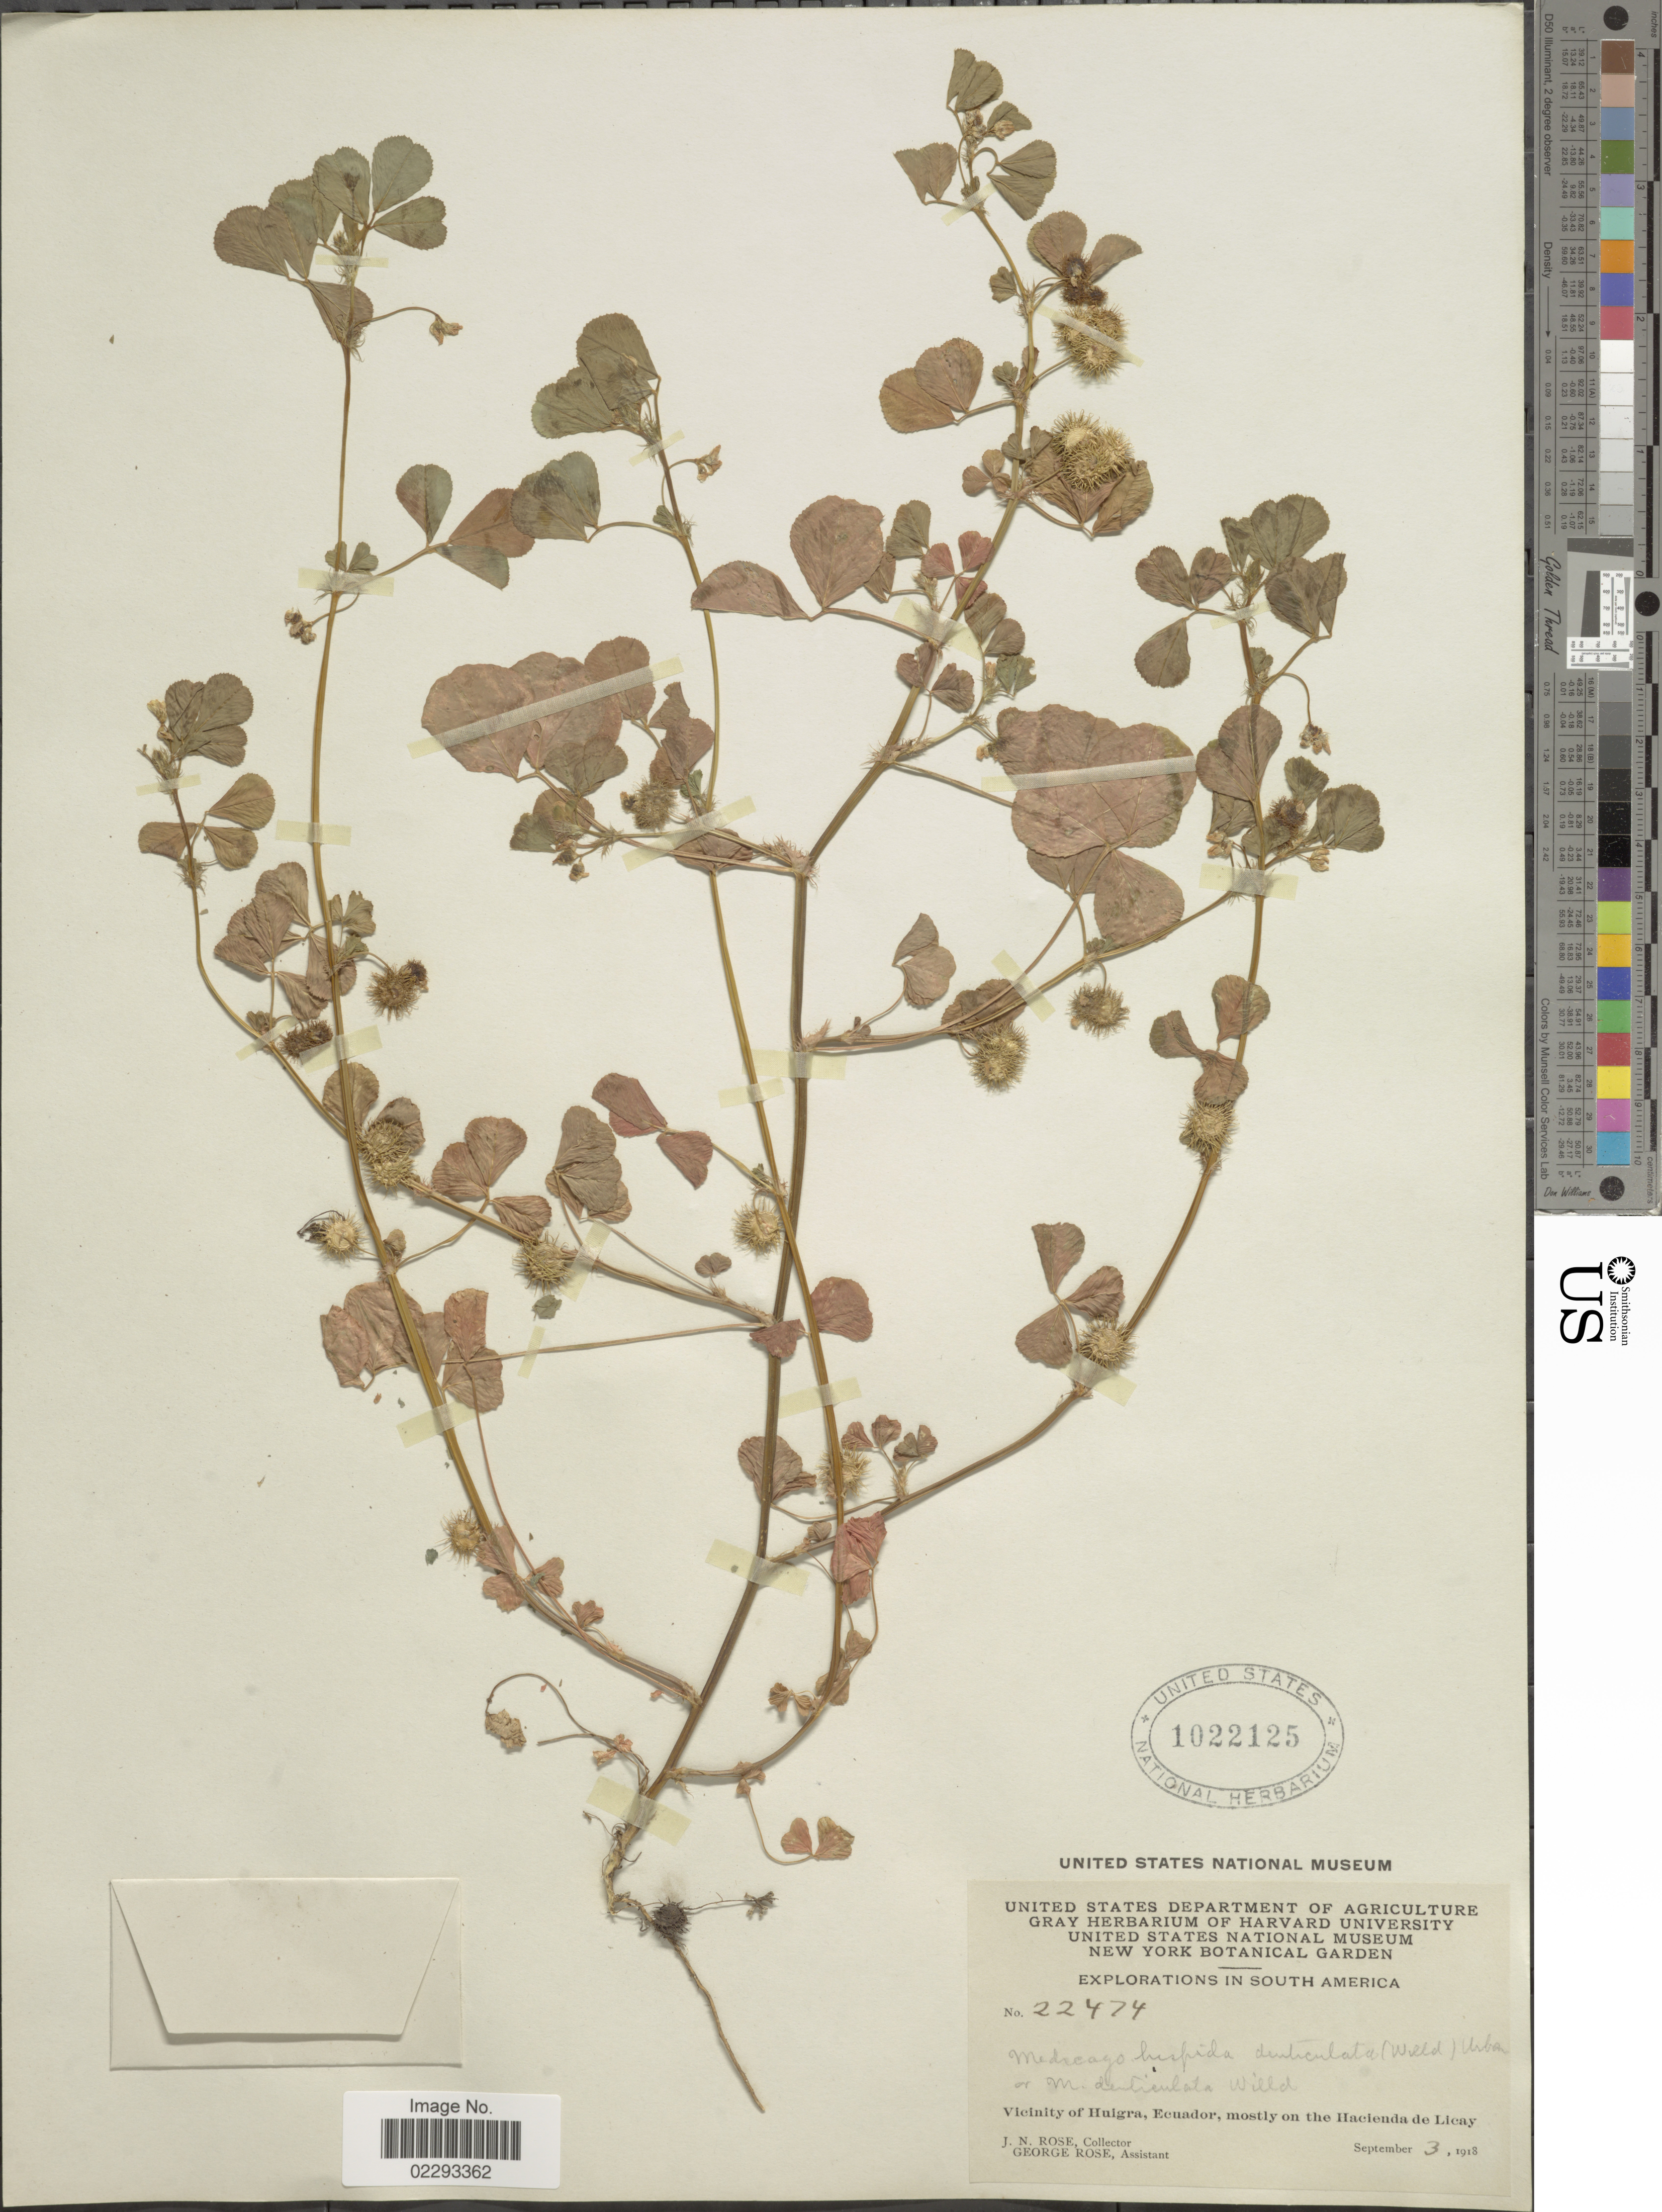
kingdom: Plantae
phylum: Tracheophyta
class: Magnoliopsida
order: Fabales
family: Fabaceae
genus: Medicago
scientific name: Medicago polymorpha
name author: L.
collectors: J. N. Rose & G. Rose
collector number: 22474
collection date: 1918-09-03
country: Ecuador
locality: Vicinity of Huigra, mostly on the Hacienda de Licay, South America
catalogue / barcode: US 1022125